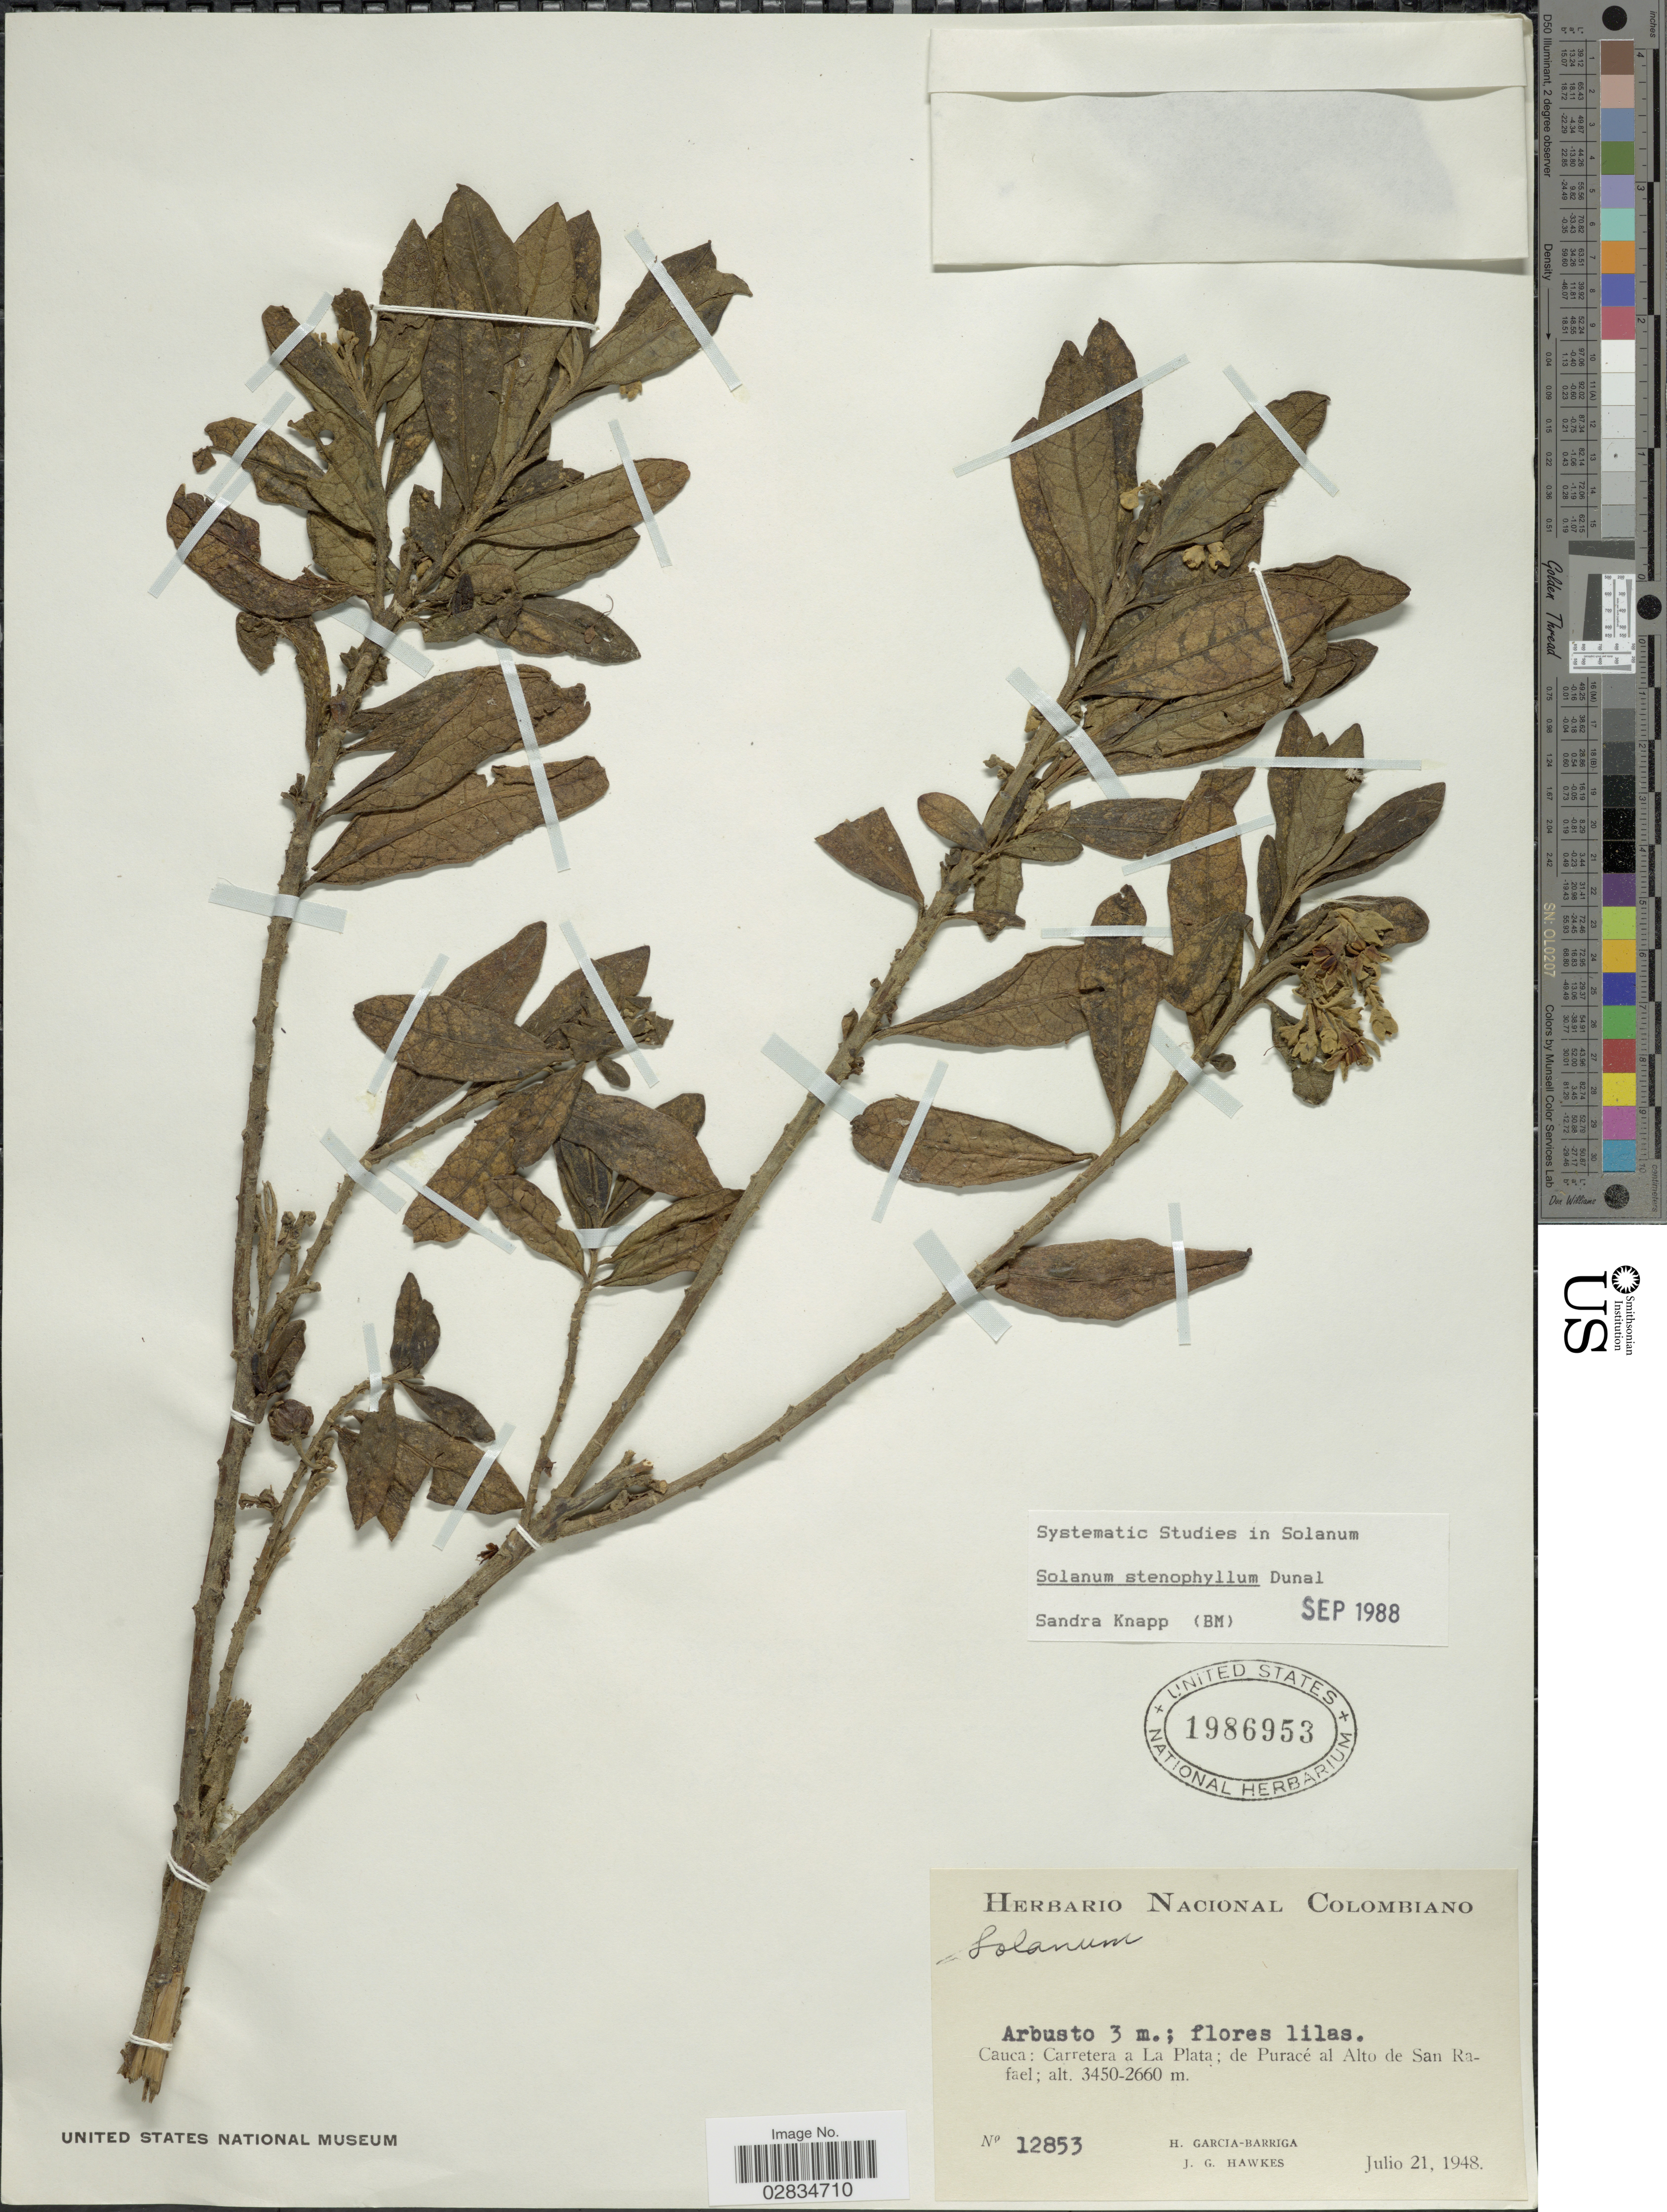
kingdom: Plantae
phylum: Tracheophyta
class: Magnoliopsida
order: Solanales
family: Solanaceae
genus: Solanum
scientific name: Solanum stenophyllum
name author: Dunal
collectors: H. García Barriga & J. Hawkes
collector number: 12853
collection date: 1948-07-21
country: Colombia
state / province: Cauca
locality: Carretera a La Plata; de Puracé al Alto de San Rafael.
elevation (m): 2660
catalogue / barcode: US 1986953